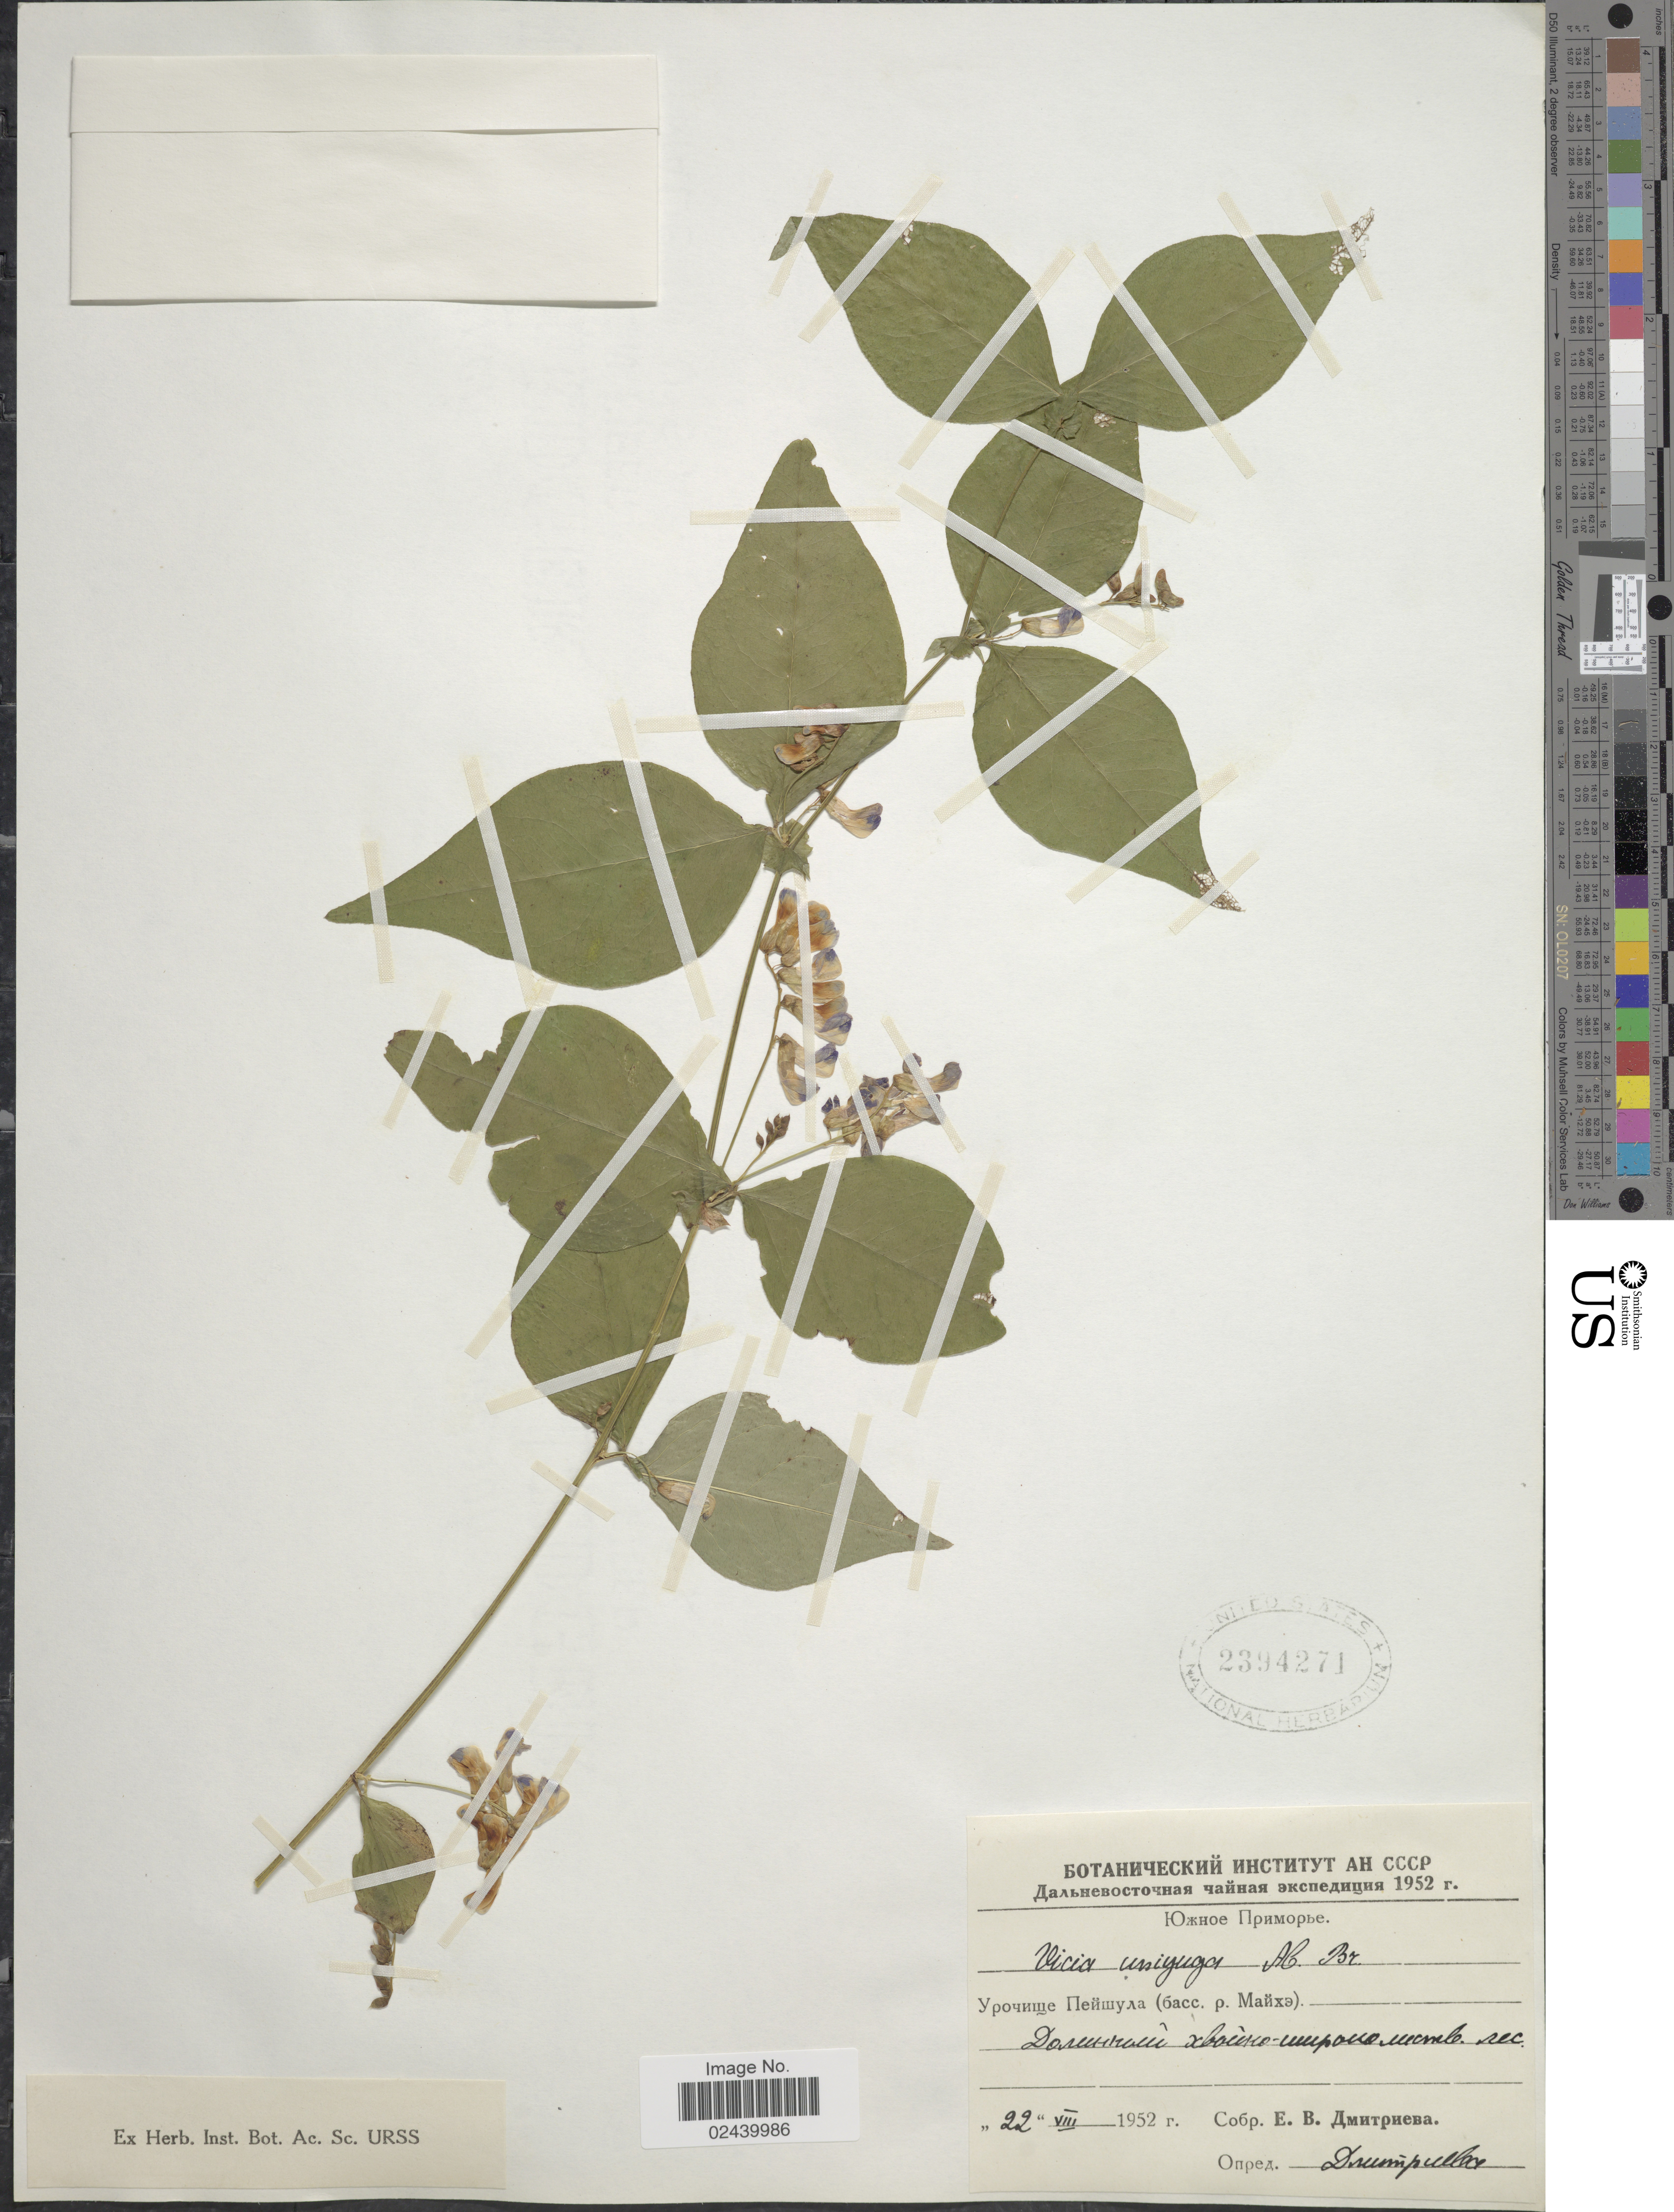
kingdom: Plantae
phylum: Tracheophyta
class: Magnoliopsida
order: Fabales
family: Fabaceae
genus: Vicia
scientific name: Vicia unijuga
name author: A. Braun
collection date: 1952-08-22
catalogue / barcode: US 2394271